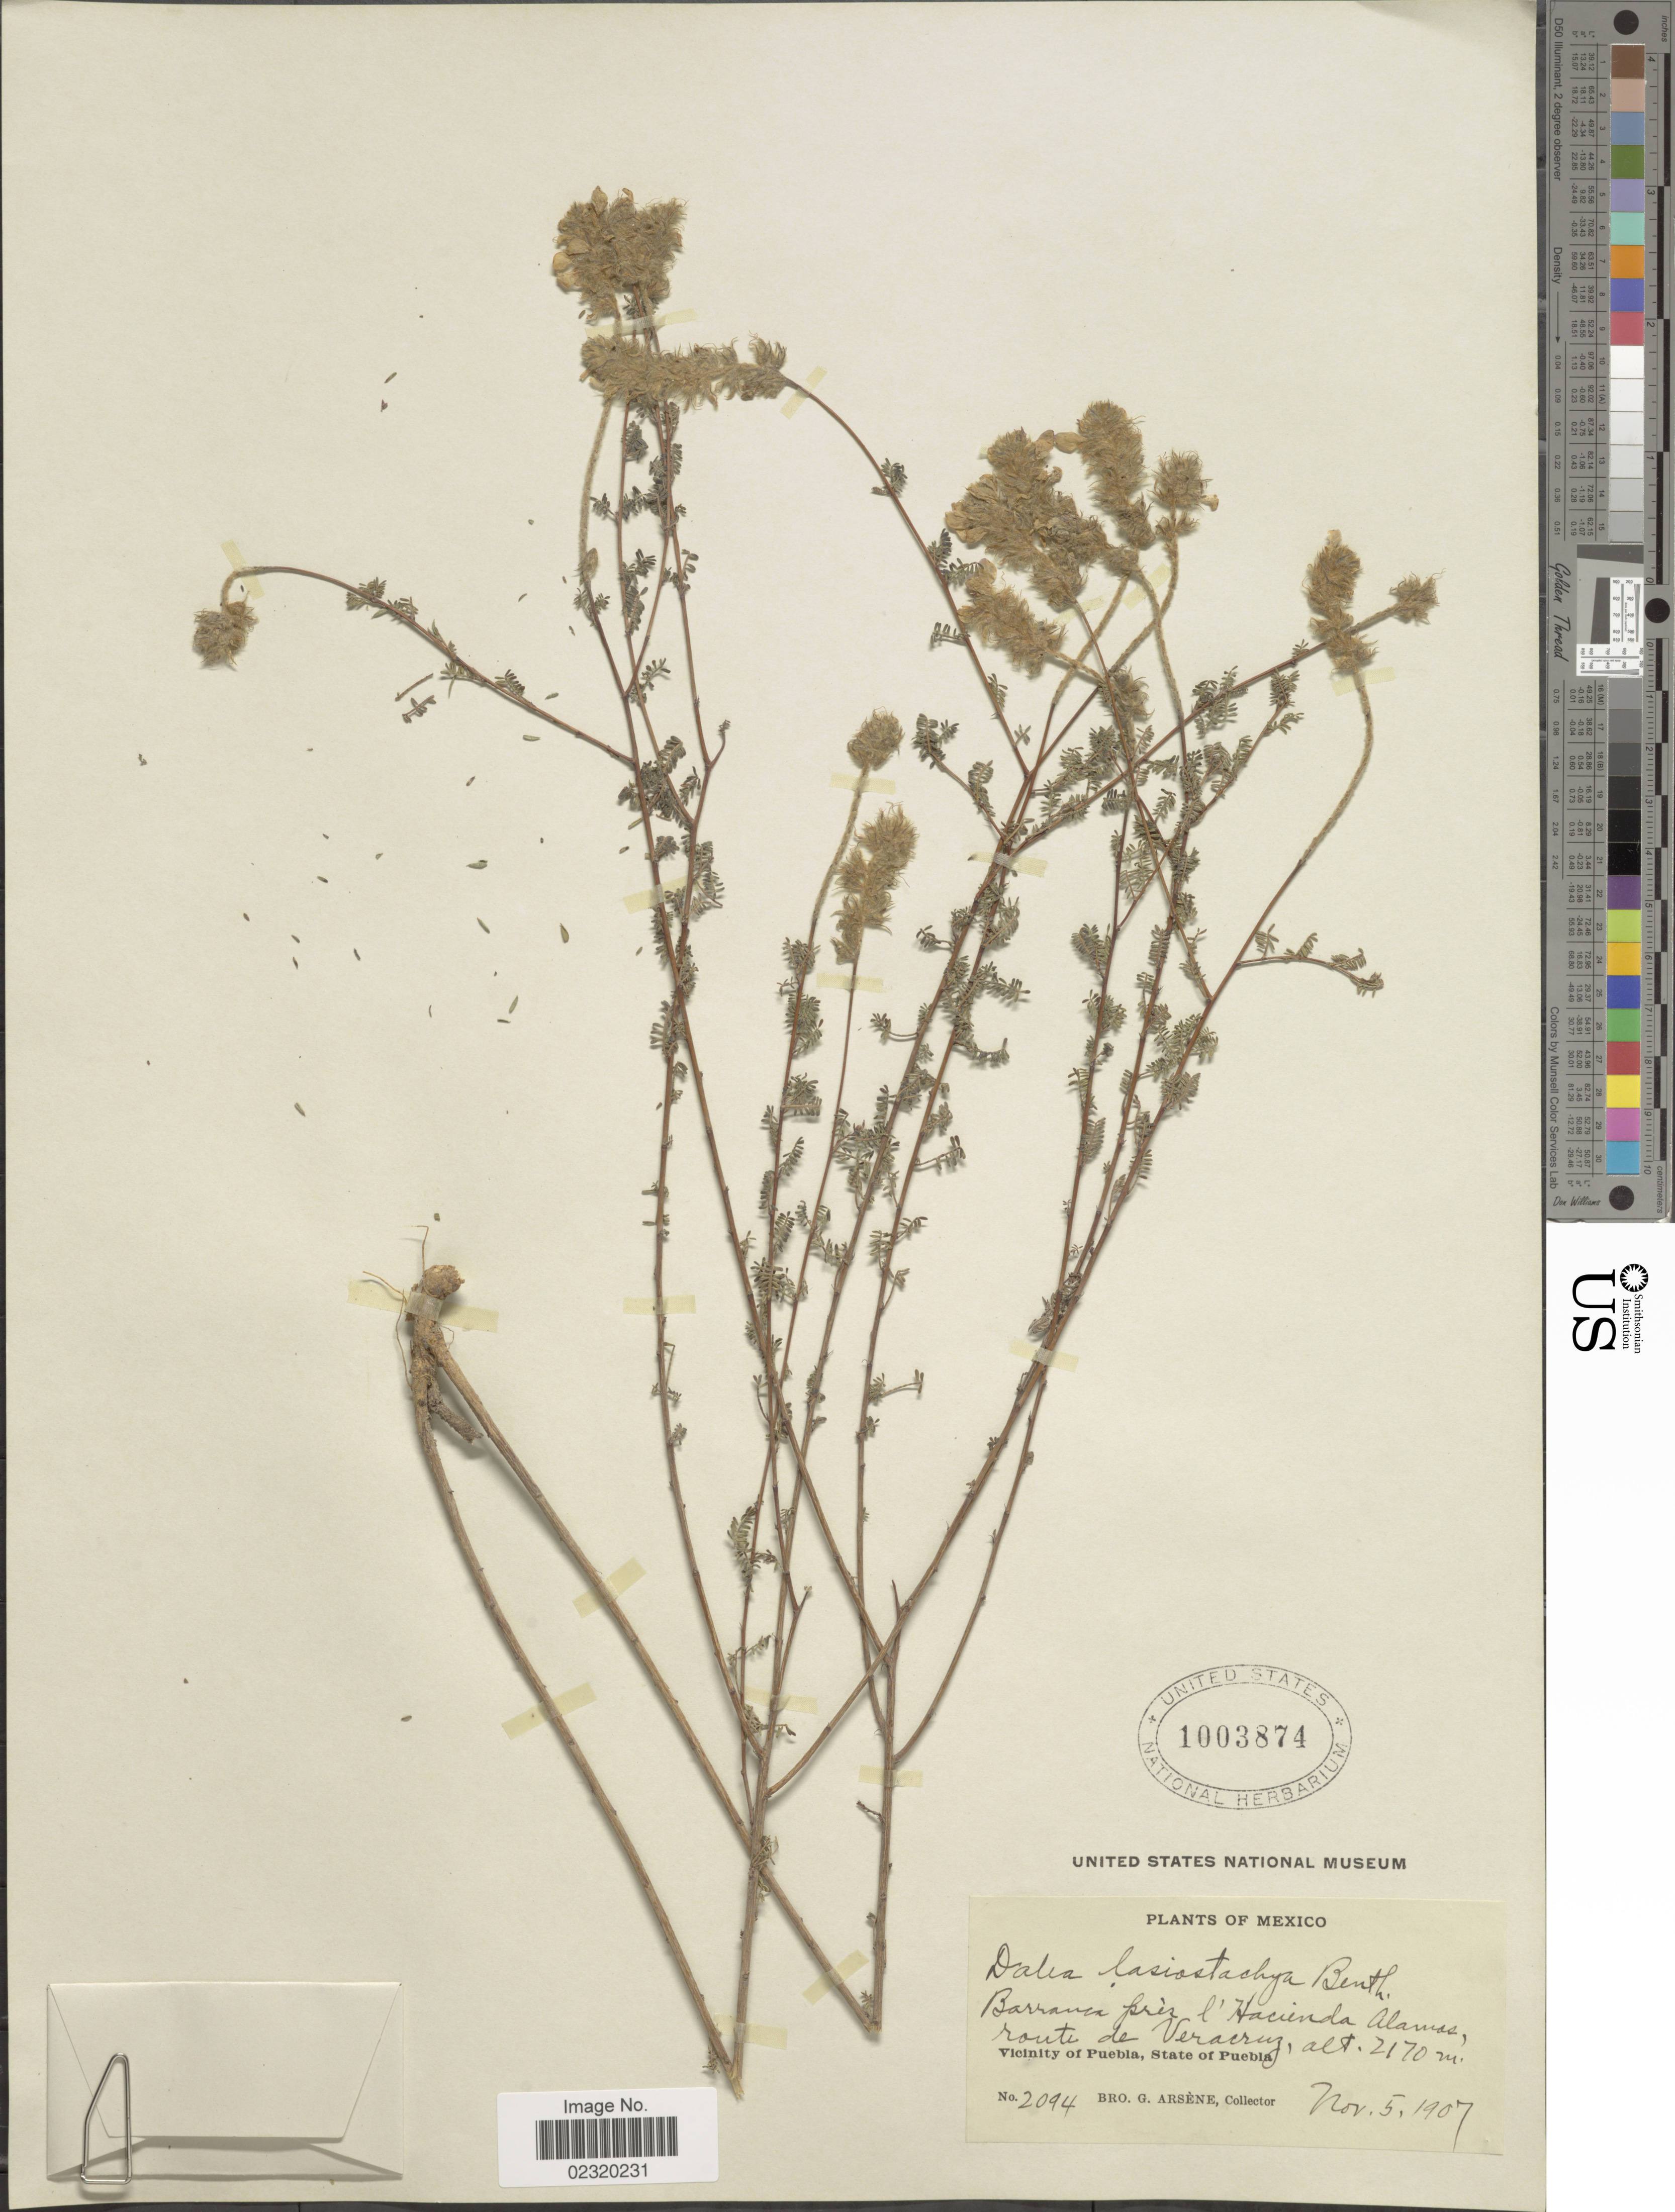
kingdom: Plantae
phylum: Tracheophyta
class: Magnoliopsida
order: Fabales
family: Fabaceae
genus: Dalea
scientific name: Dalea versicolor var. involuta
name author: (Rydb.) Barneby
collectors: Bro. G. Arsène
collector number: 2094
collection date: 1907-11-05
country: Mexico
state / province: Puebla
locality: Barranca prés l'Hacienda Alamas, Vicinity of Puebla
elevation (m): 2170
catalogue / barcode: US 1003874